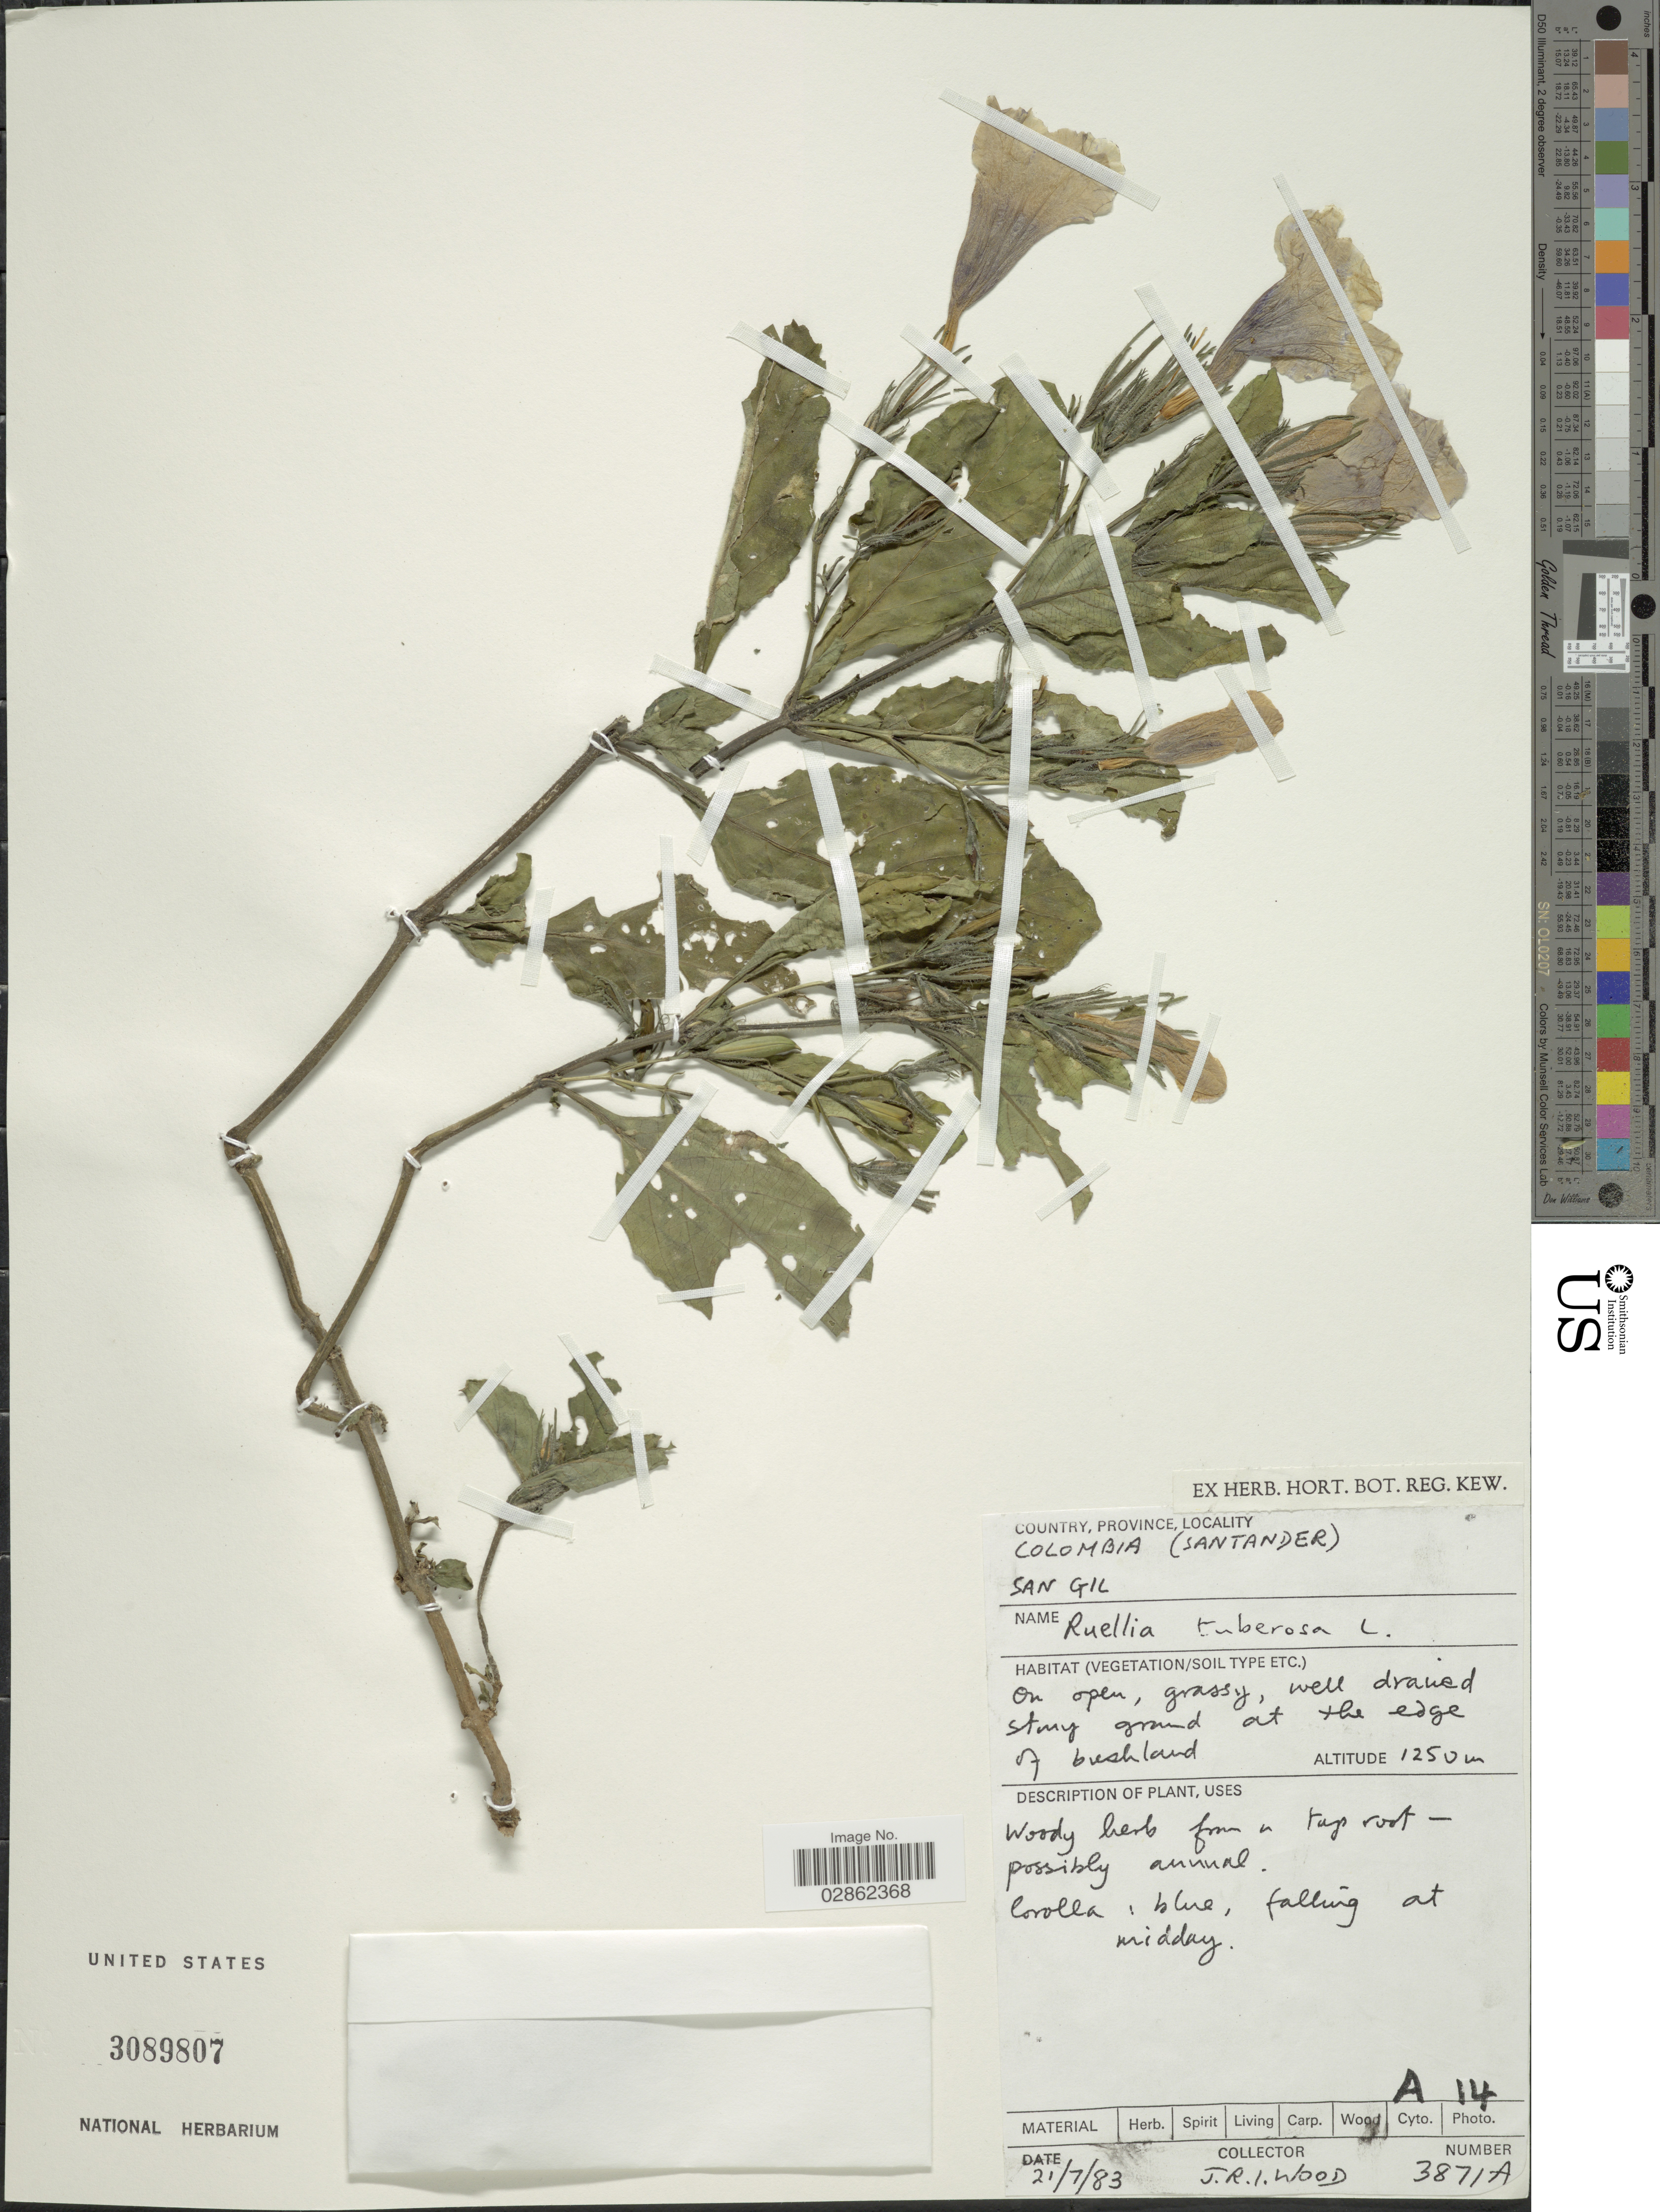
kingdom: Plantae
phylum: Tracheophyta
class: Magnoliopsida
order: Lamiales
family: Acanthaceae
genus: Ruellia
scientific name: Ruellia tuberosa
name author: L.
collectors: J. R. I. Wood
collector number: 3871A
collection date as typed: Transcribed d/m/y: 21/7/83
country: Colombia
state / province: Santander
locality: San Gil.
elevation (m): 1250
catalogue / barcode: US 3089807